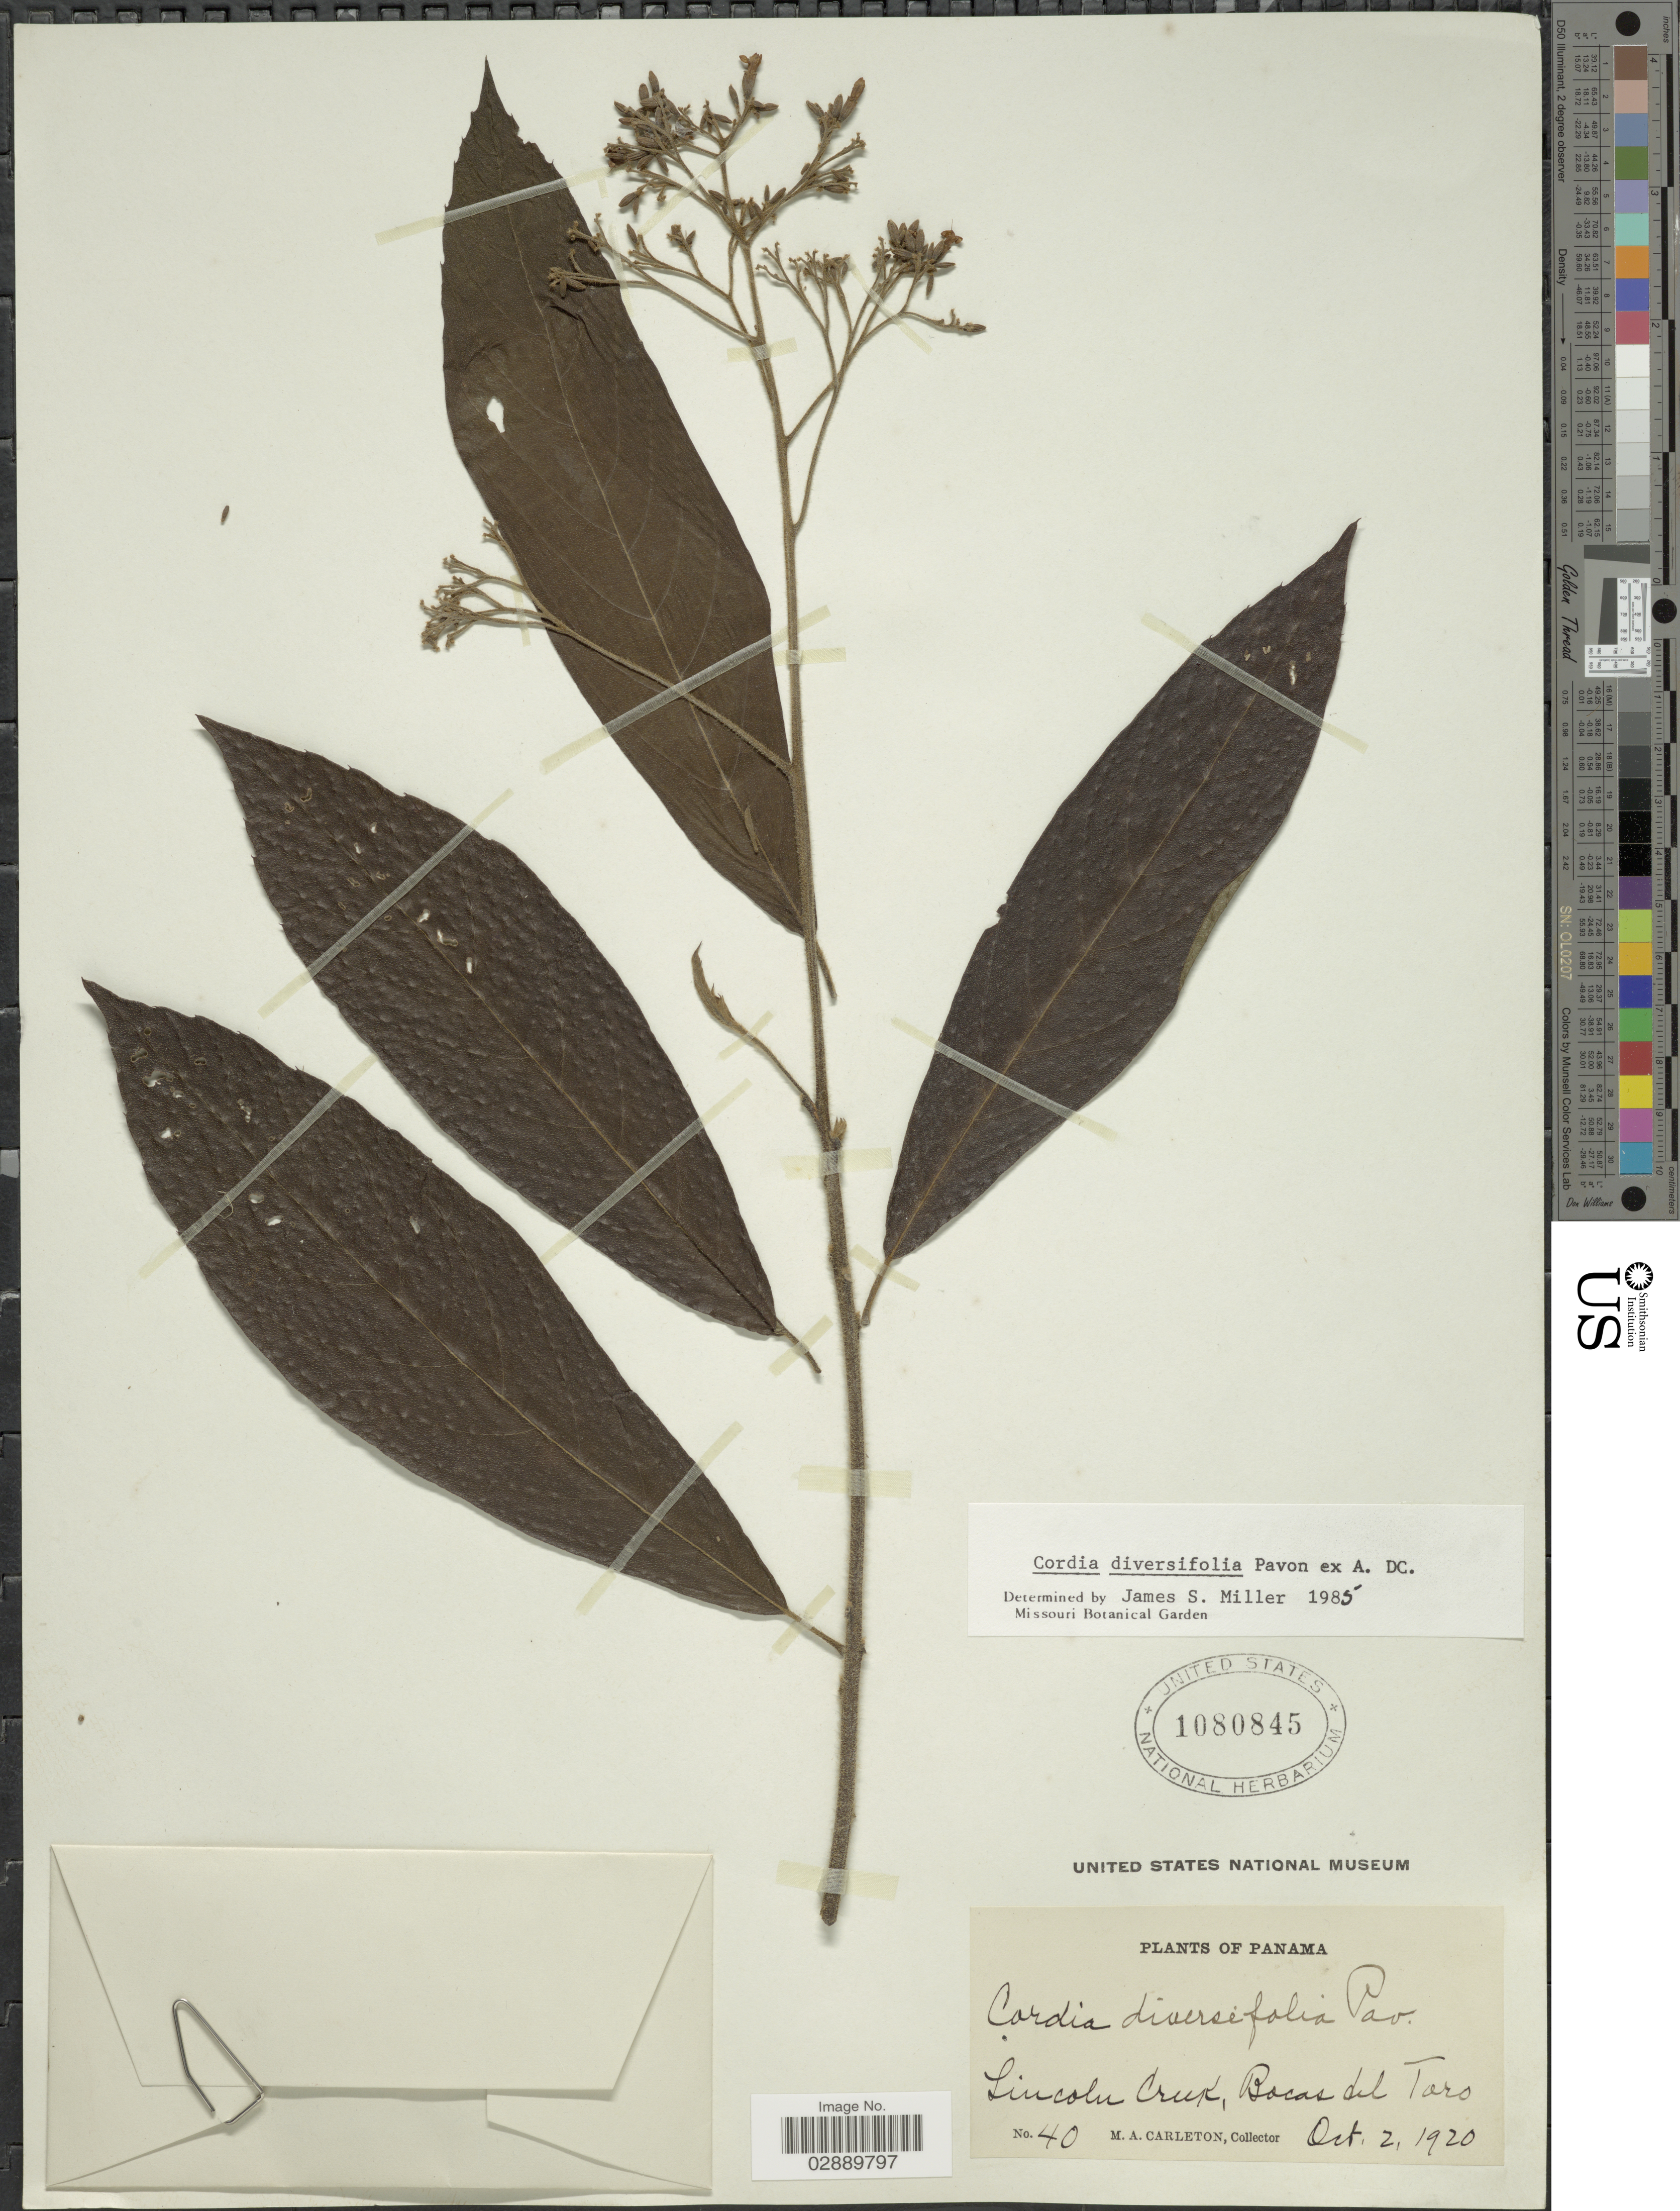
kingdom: Plantae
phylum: Tracheophyta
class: Magnoliopsida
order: Boraginales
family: Cordiaceae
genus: Cordia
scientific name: Cordia diversifolia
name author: Pav. ex DC.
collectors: M. A. Carleton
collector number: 40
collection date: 1920-10-02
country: Panama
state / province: Bocas del Toro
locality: Lincoln Creek.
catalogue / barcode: US 1080845